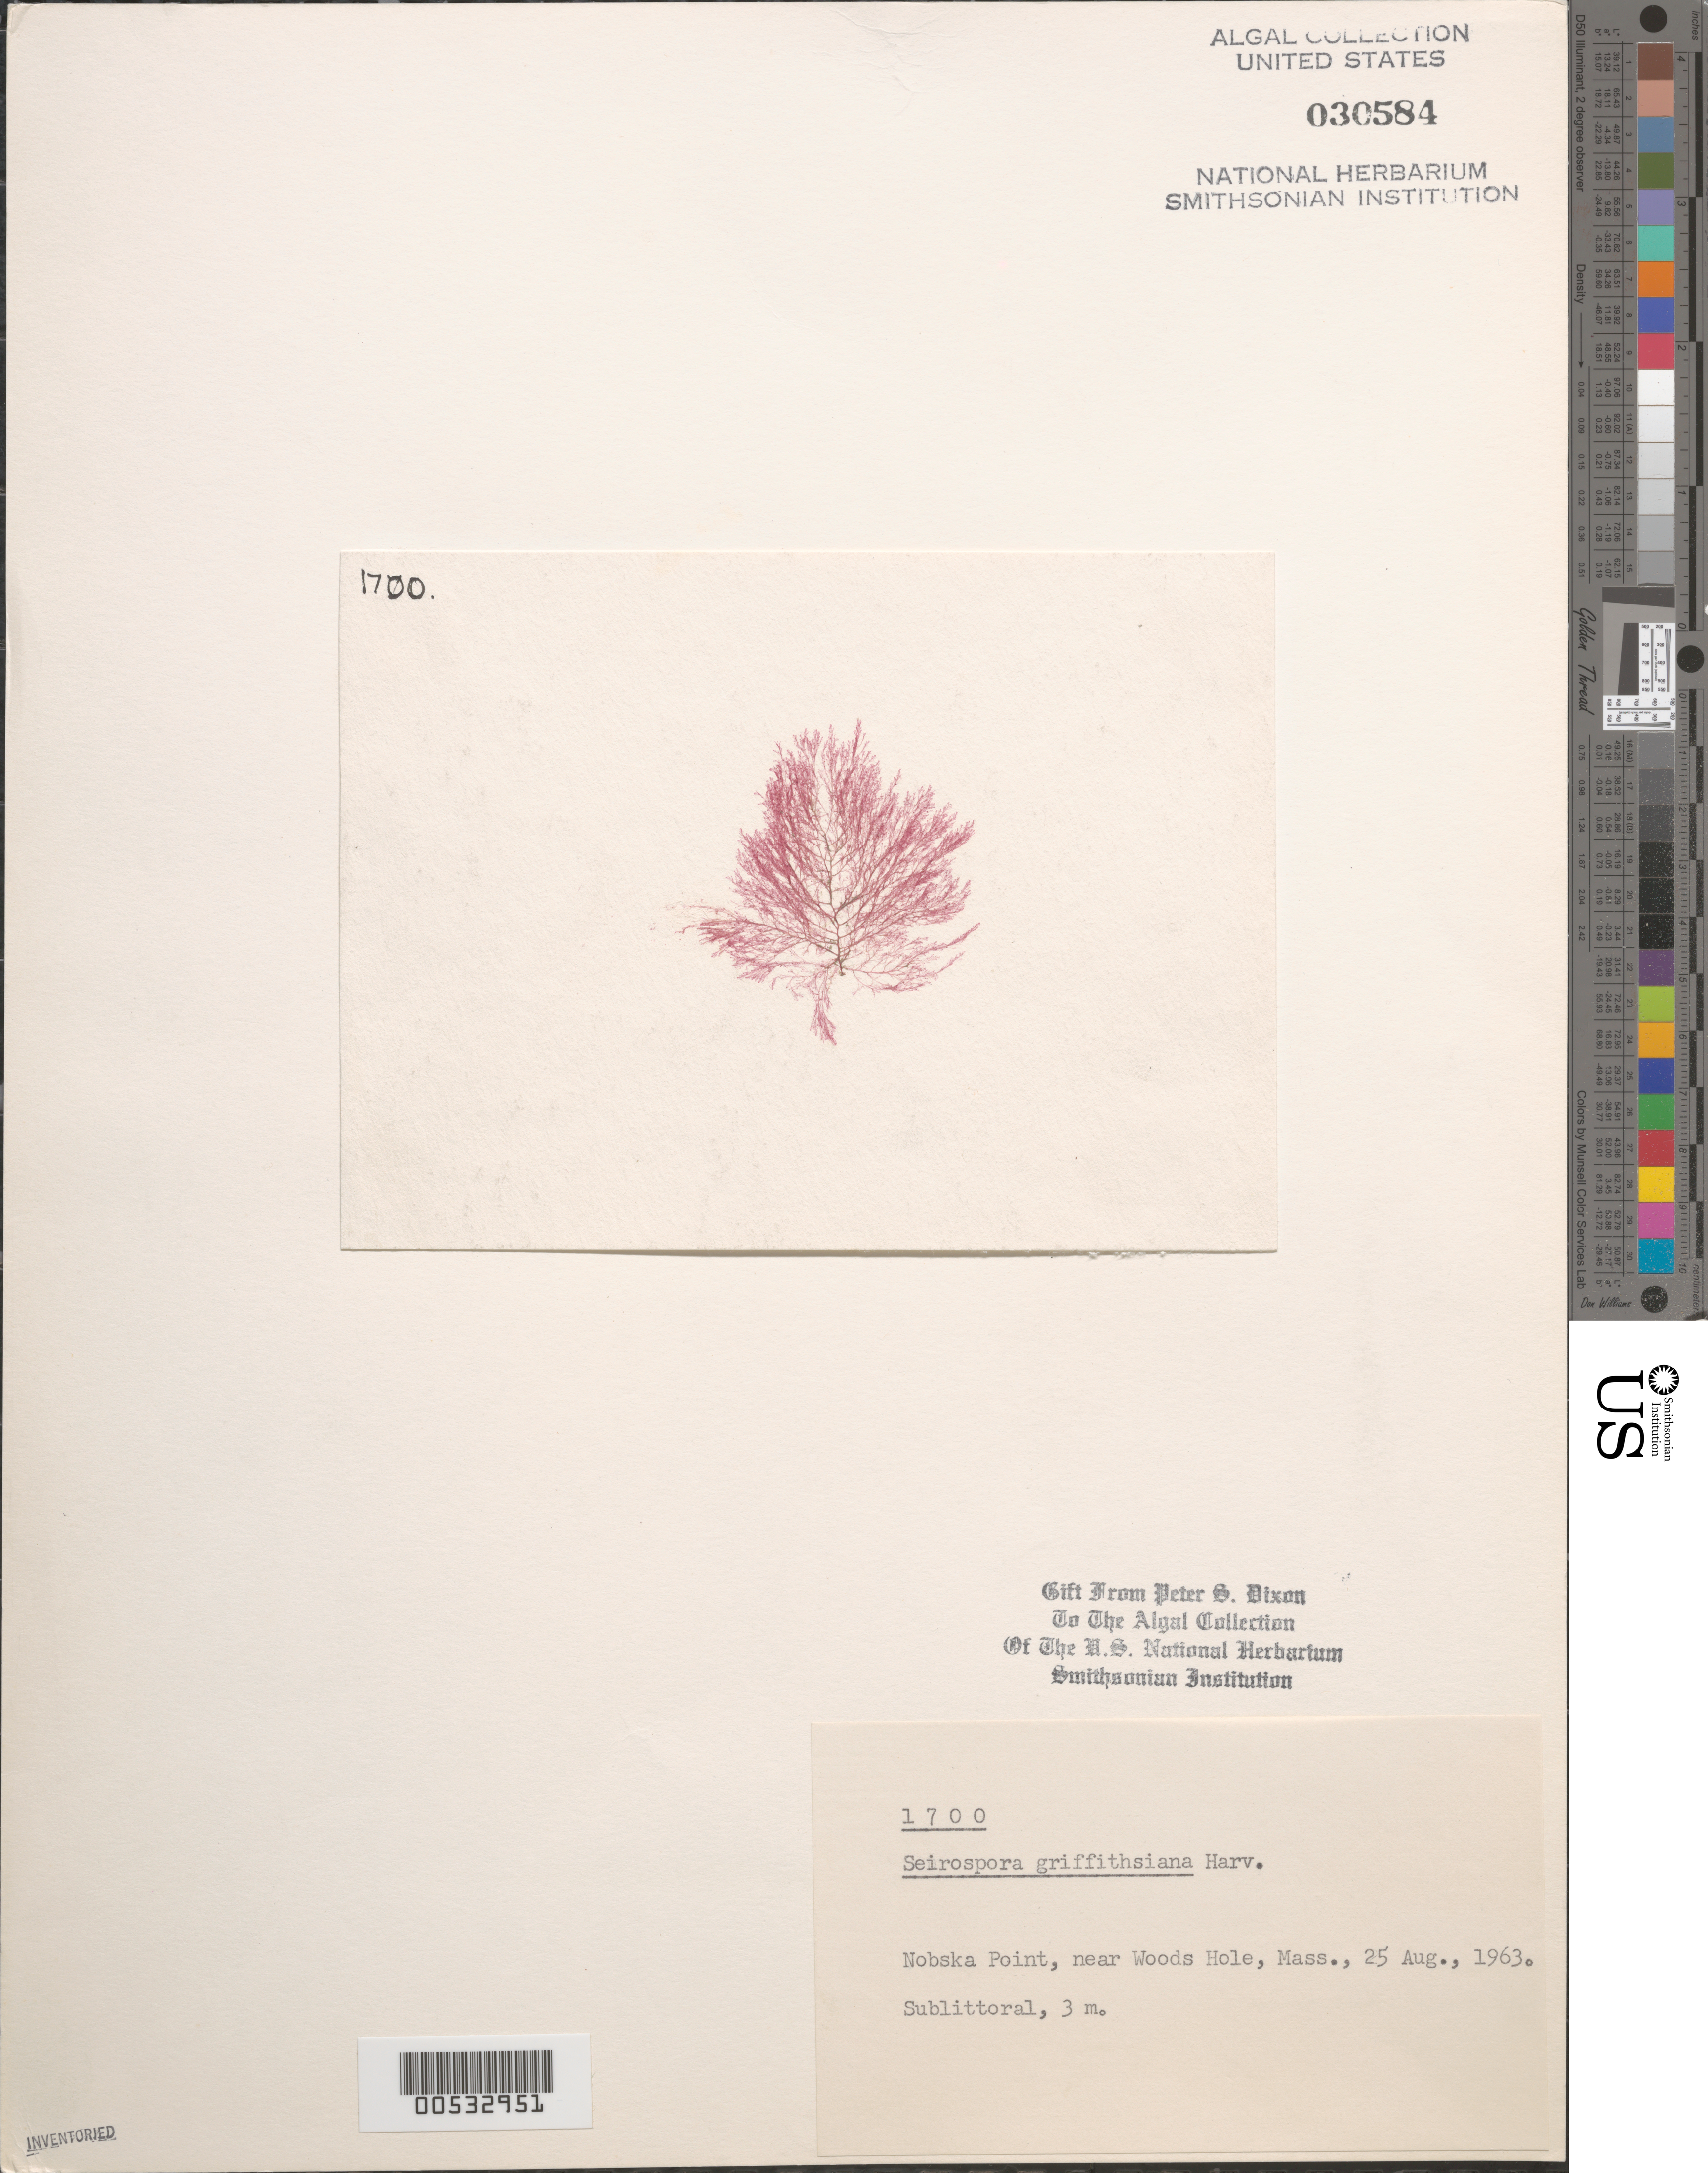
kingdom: Plantae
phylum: Rhodophyta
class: Florideophyceae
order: Ceramiales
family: Callithamniaceae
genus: Seirospora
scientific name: Seirospora interrupta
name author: (Sm.) F. Schmitz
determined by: Algae name updating Project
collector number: PSD 1700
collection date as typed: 25 Aug 1963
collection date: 1963-08-25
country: United States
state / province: Massachusetts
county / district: Barnstable County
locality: Nobska Point near Woods Hole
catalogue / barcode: US 30584